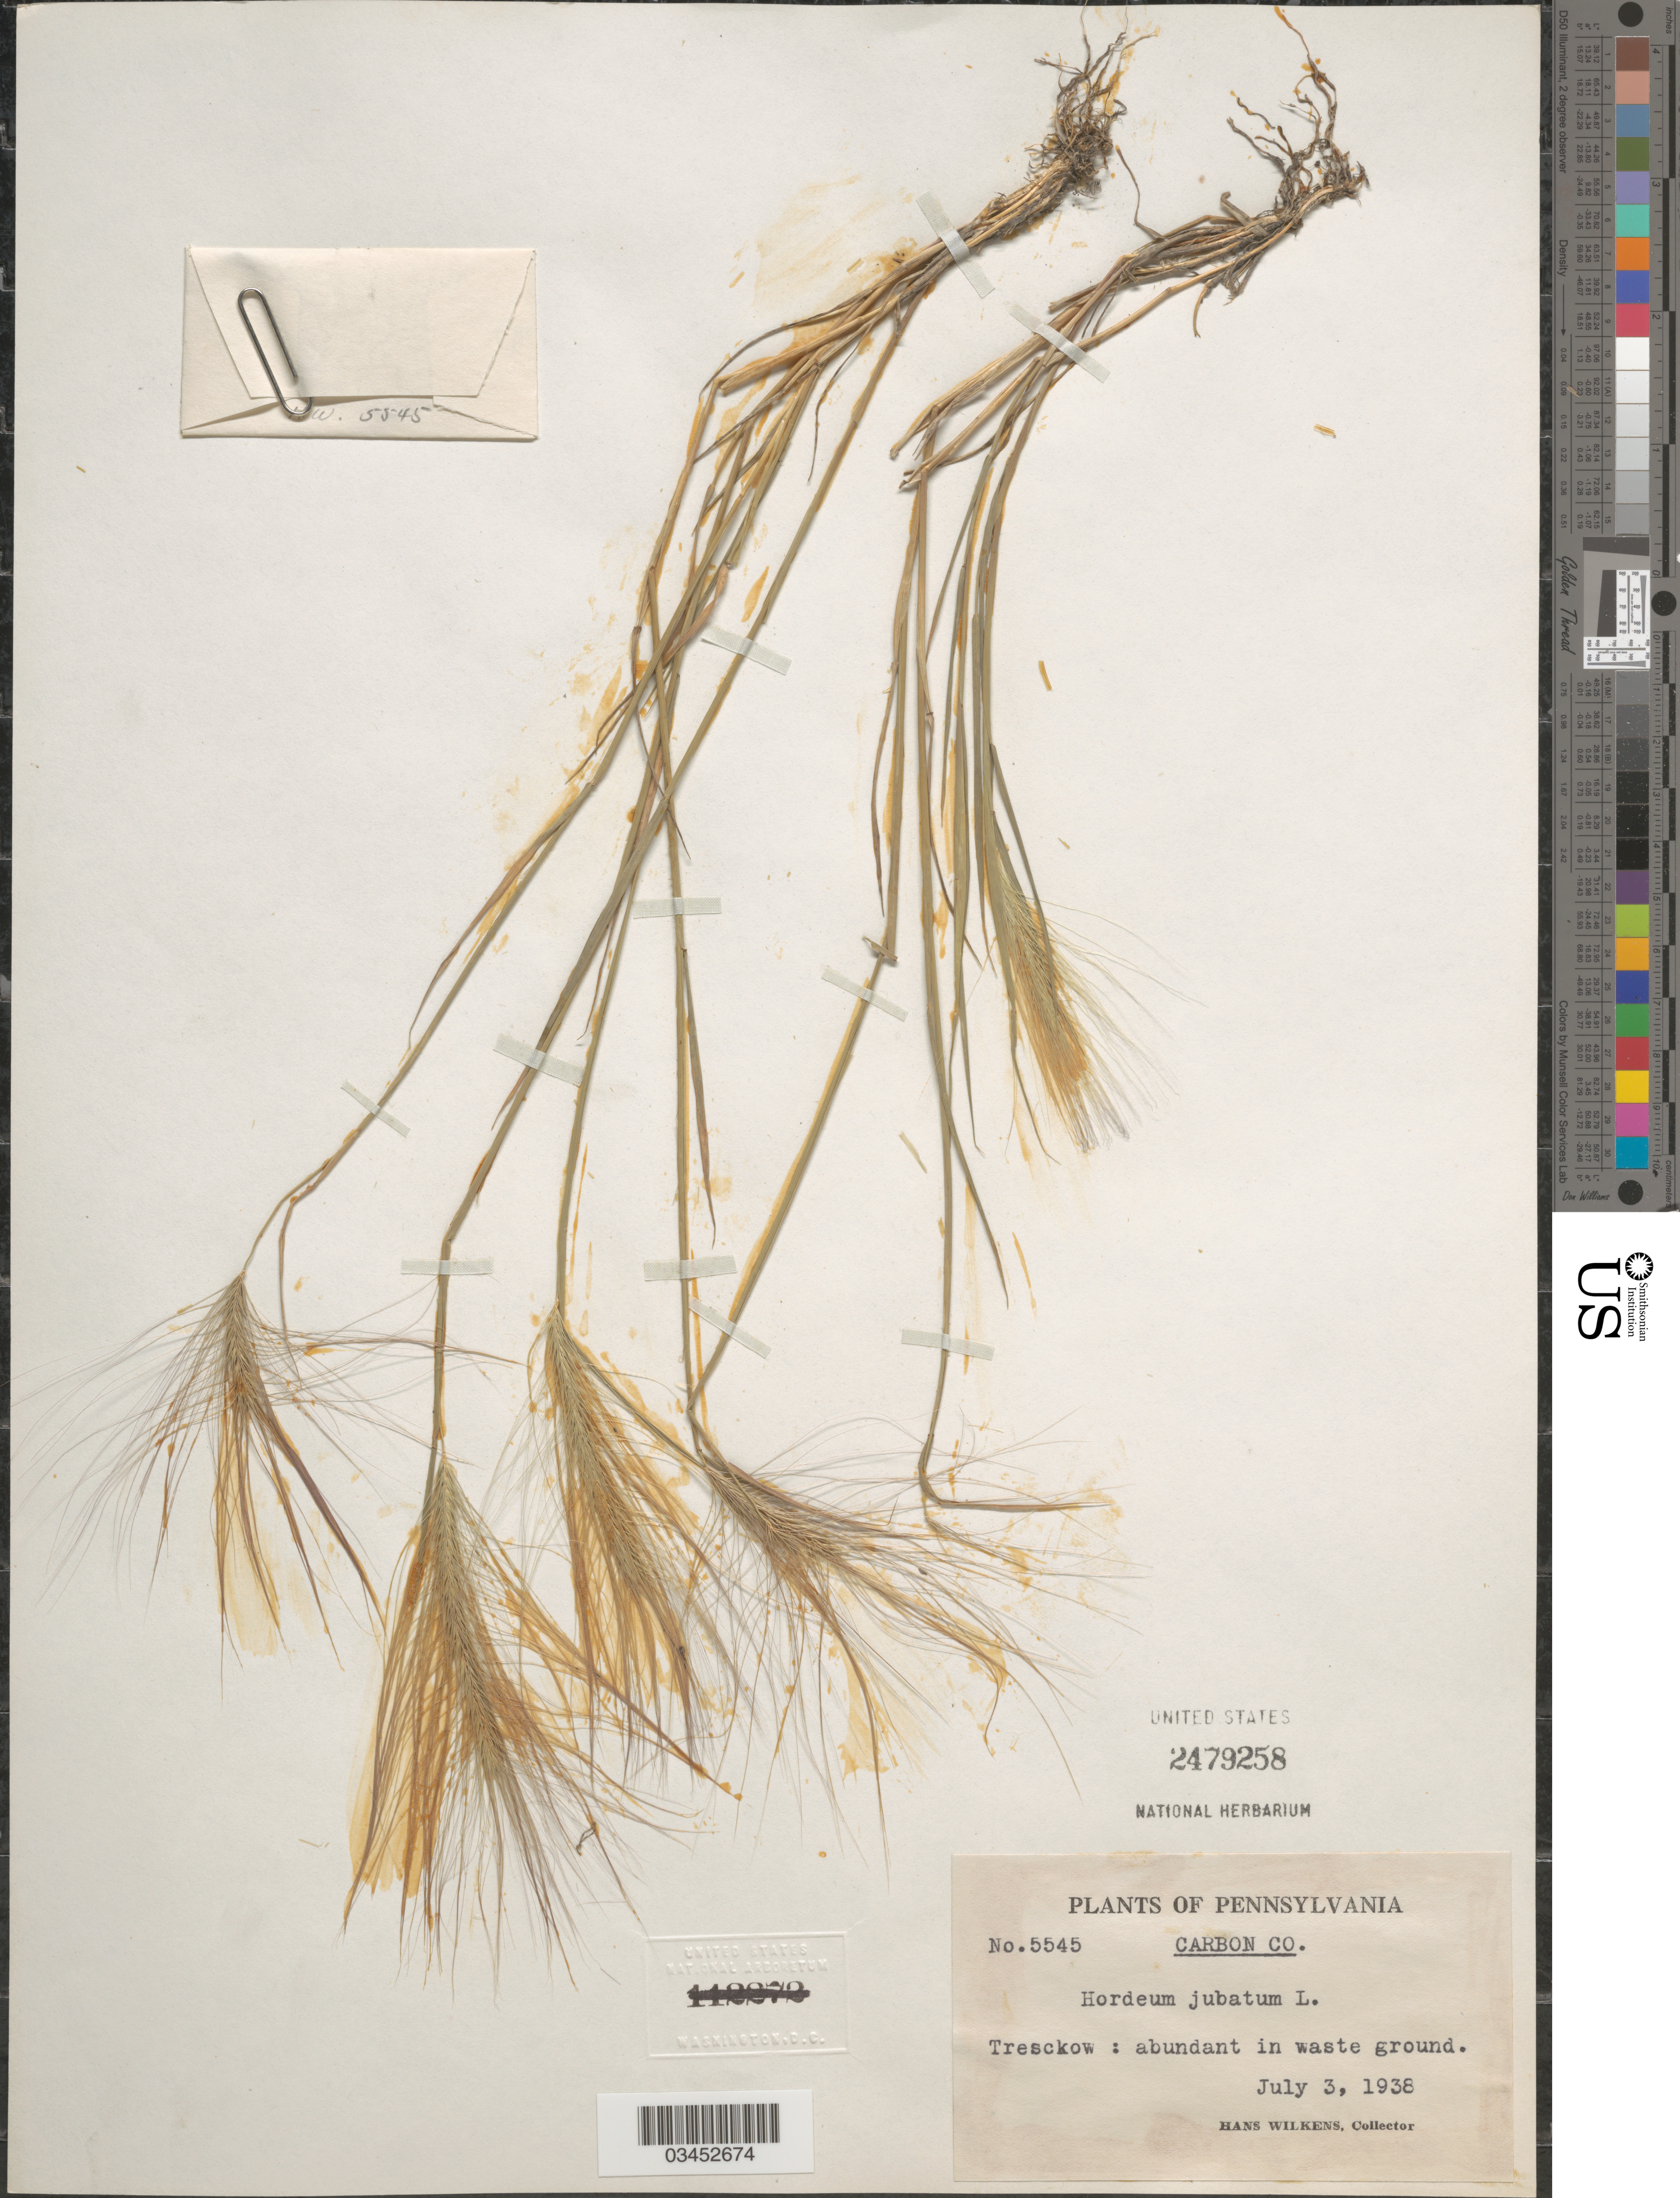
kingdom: Plantae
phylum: Tracheophyta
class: Liliopsida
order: Poales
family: Poaceae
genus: Hordeum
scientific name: Hordeum jubatum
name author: L.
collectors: H. Wilkens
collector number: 5545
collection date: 1938-07-03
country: United States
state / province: Pennsylvania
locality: Carbon Co. Tresckow: abundant in waste ground.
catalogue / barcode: US 2479258